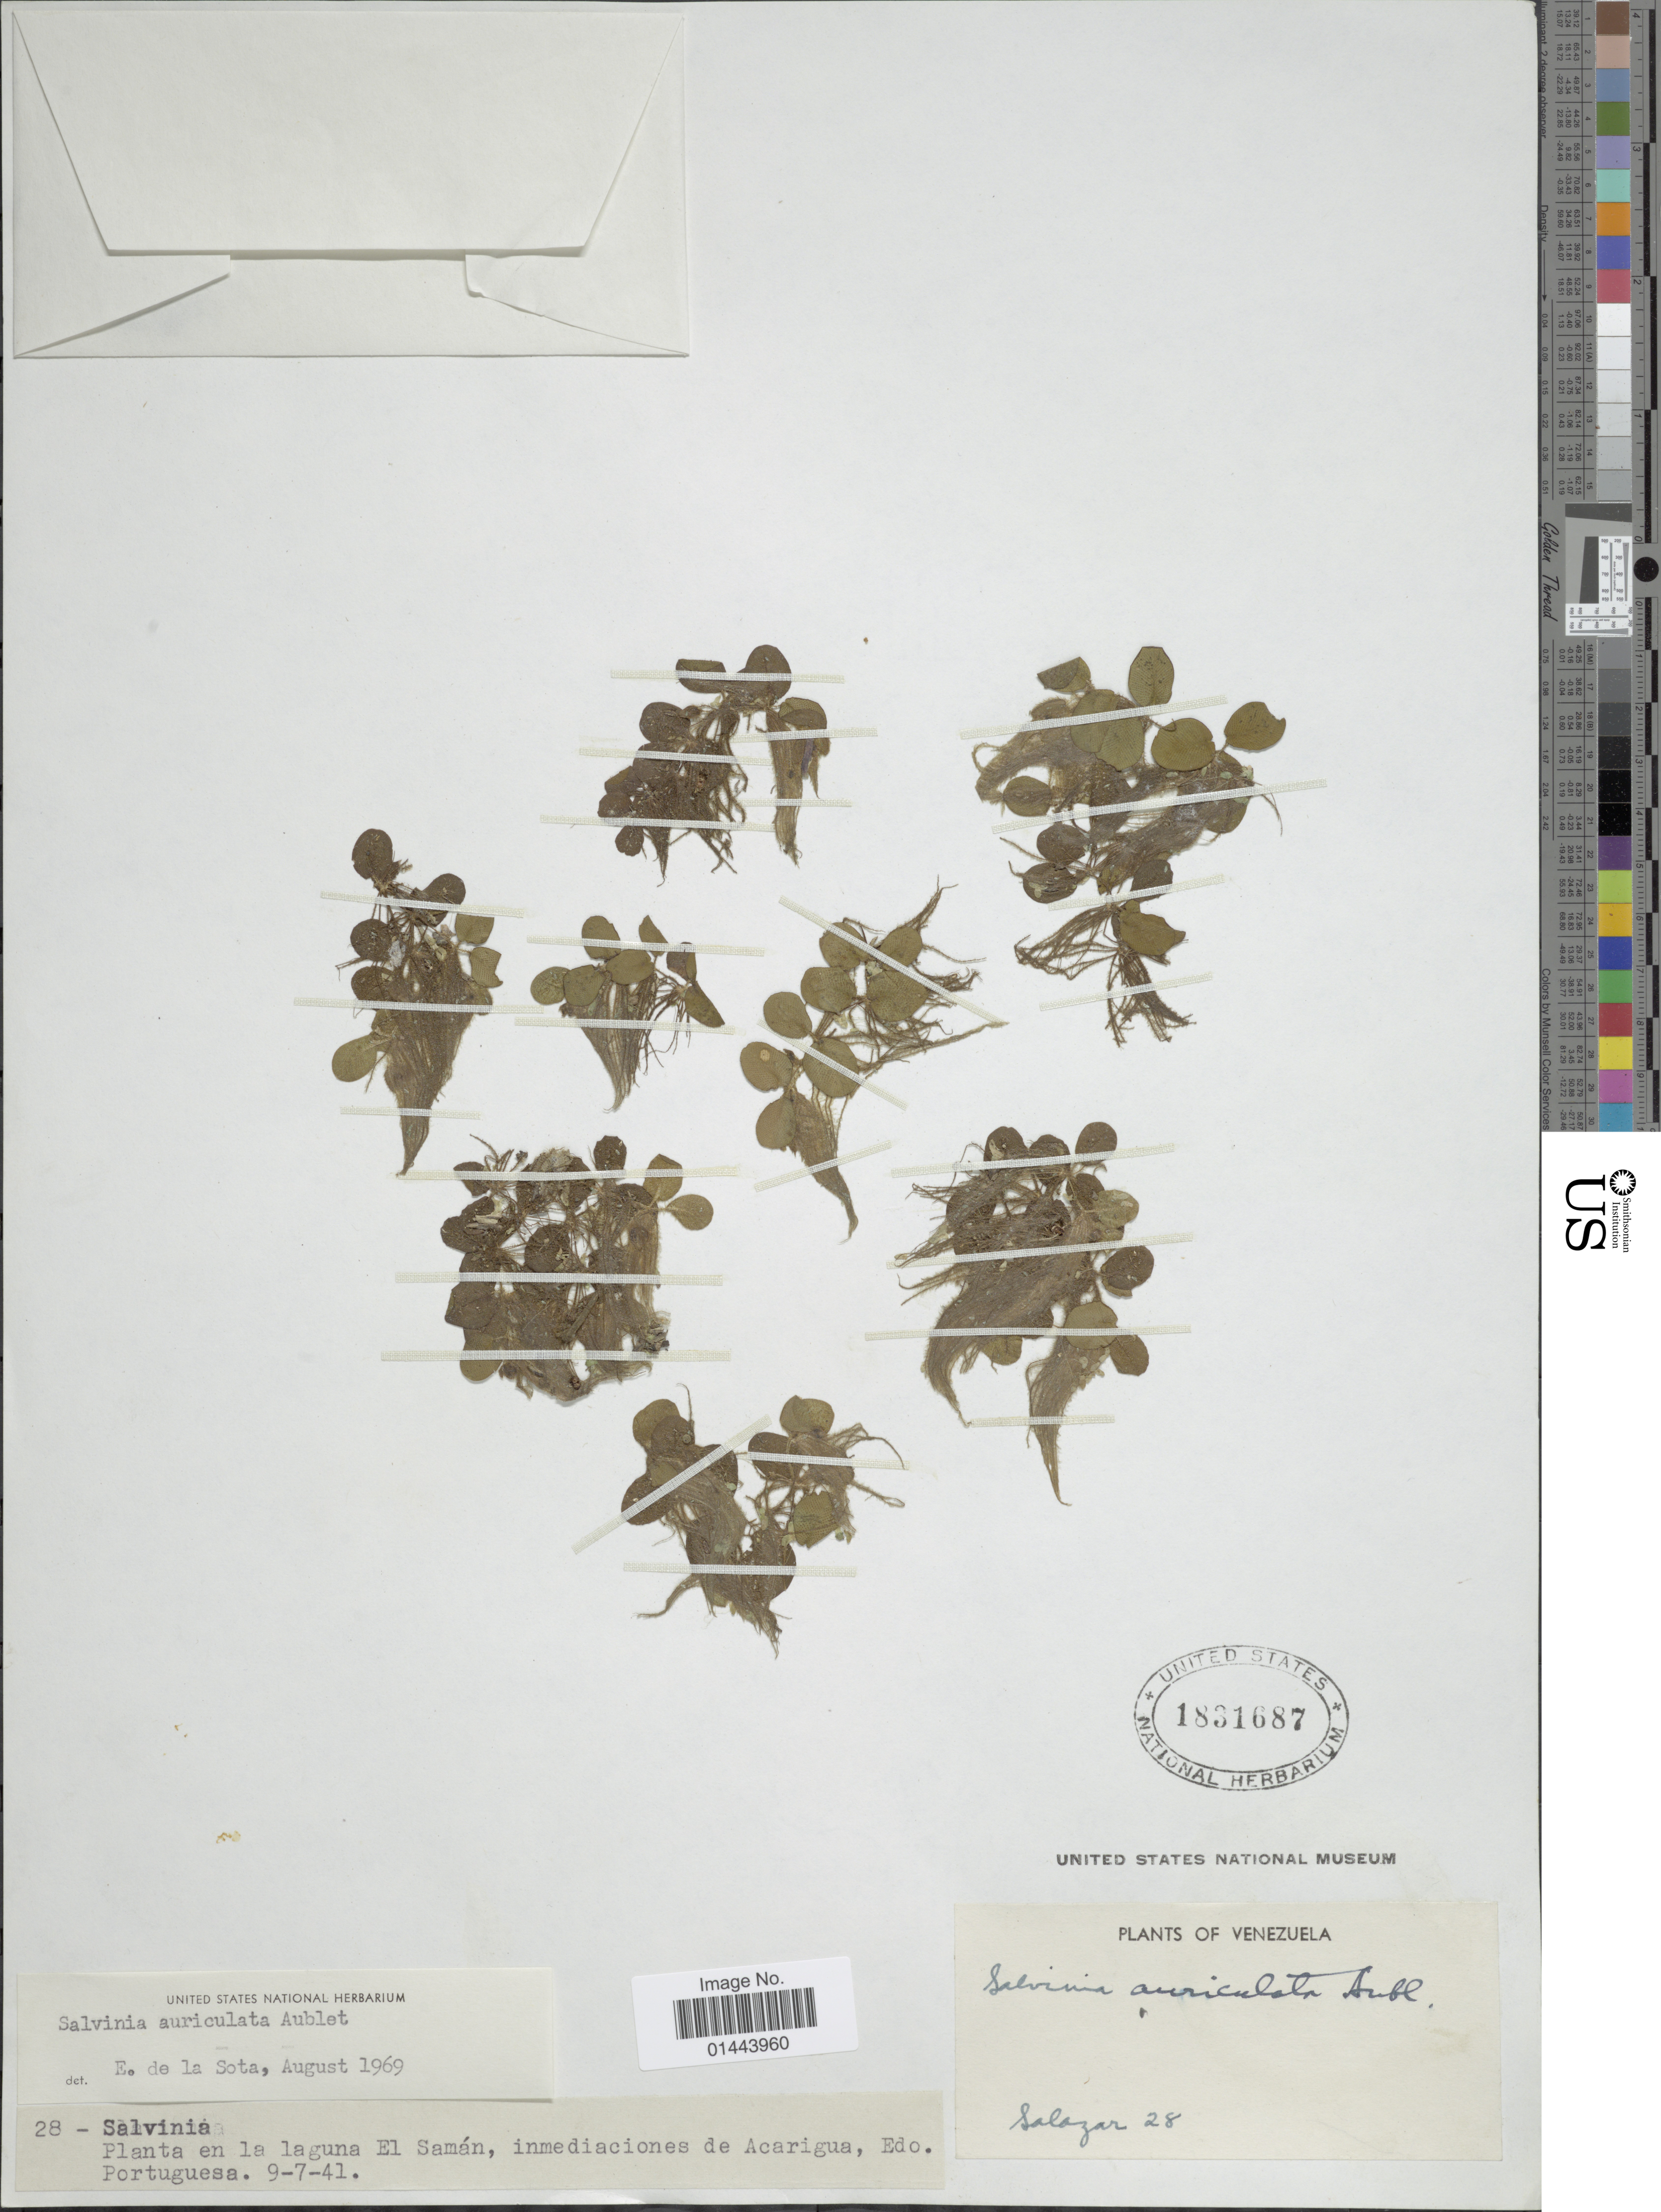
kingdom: Plantae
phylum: Tracheophyta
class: Polypodiopsida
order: Salviniales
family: Salviniaceae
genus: Salvinia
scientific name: Salvinia auriculata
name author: Aubl.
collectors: -. Salazar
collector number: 28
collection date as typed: Transcribed d/m/y: 9/7/41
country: Venezuela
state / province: Portuguesa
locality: En la laguna El Samán, inmediacioned de Acragua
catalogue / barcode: US 1831687